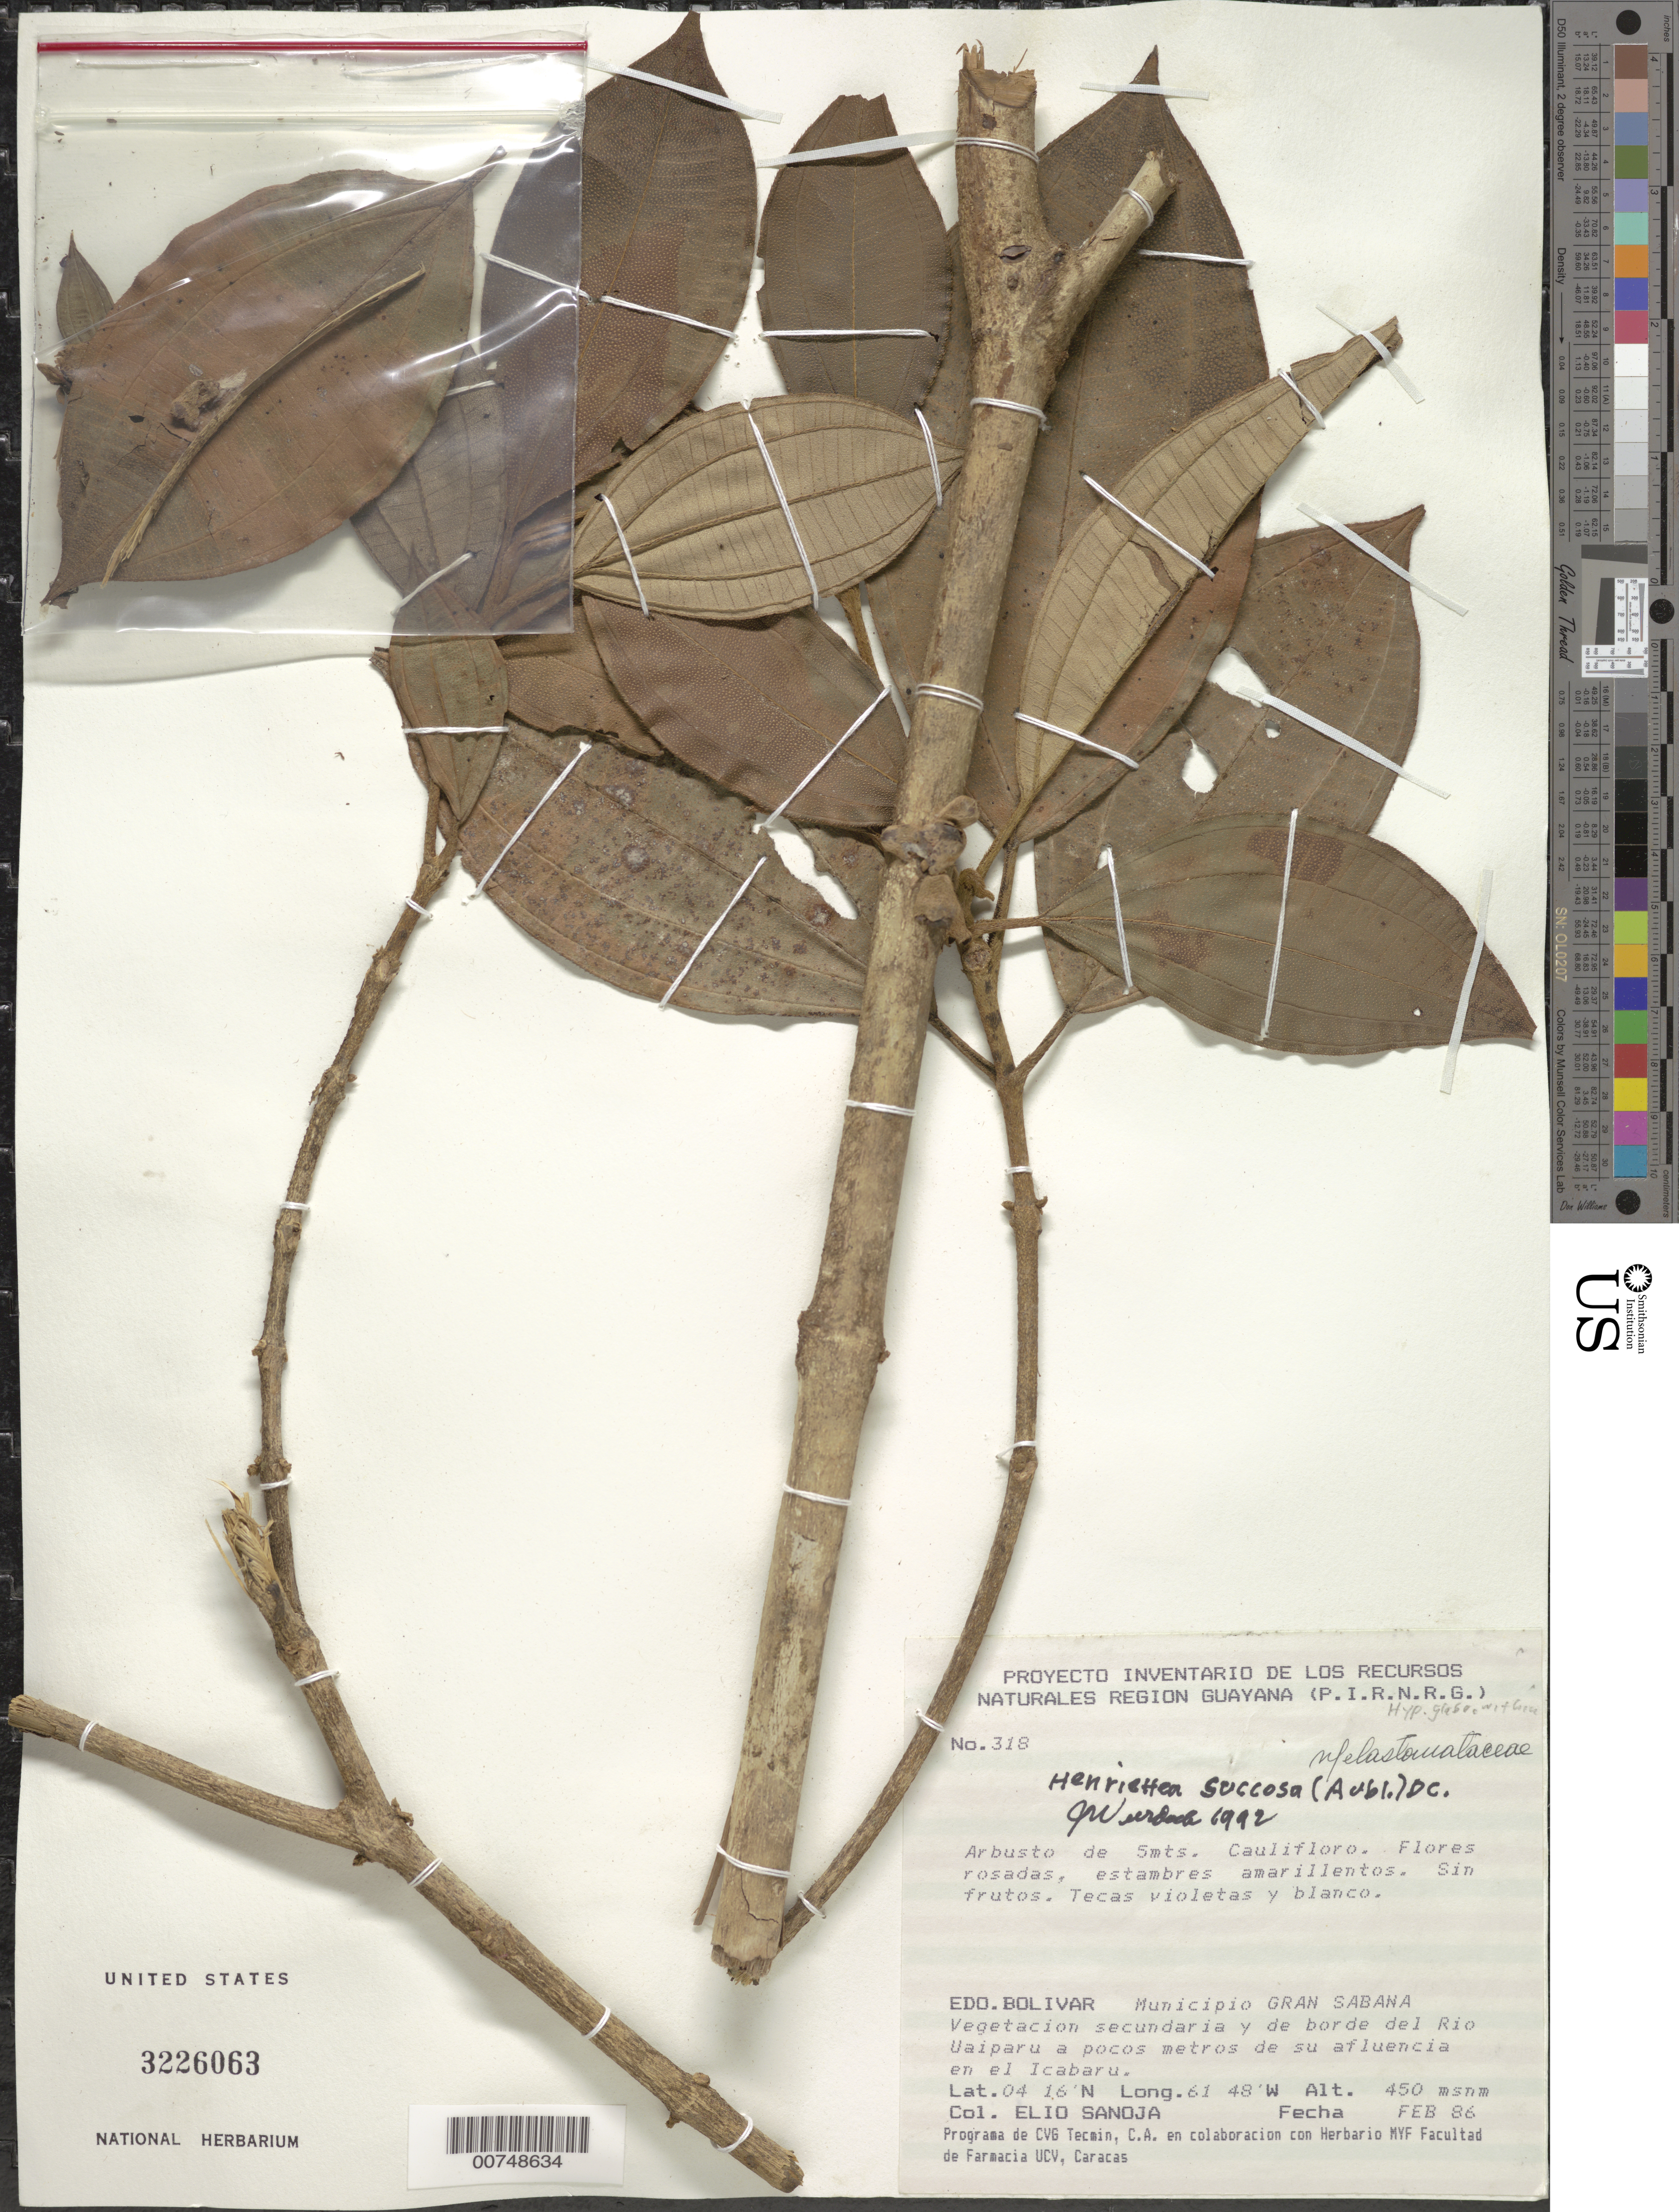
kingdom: Plantae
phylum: Tracheophyta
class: Magnoliopsida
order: Myrtales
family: Melastomataceae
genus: Henriettea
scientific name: Henriettea succosa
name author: (Aubl.) DC.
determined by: Wurdack, John J., (US), US (UNITED STATES)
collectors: E. Sanoja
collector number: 318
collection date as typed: Feb-86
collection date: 1986-02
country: Venezuela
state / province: Bolívar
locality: Mun. Gran Sabana, Rrío Uaiparu, pocos metros de su afluencia en el Icabaru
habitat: Secondary vegetation, along rio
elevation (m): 450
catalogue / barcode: US 3226063